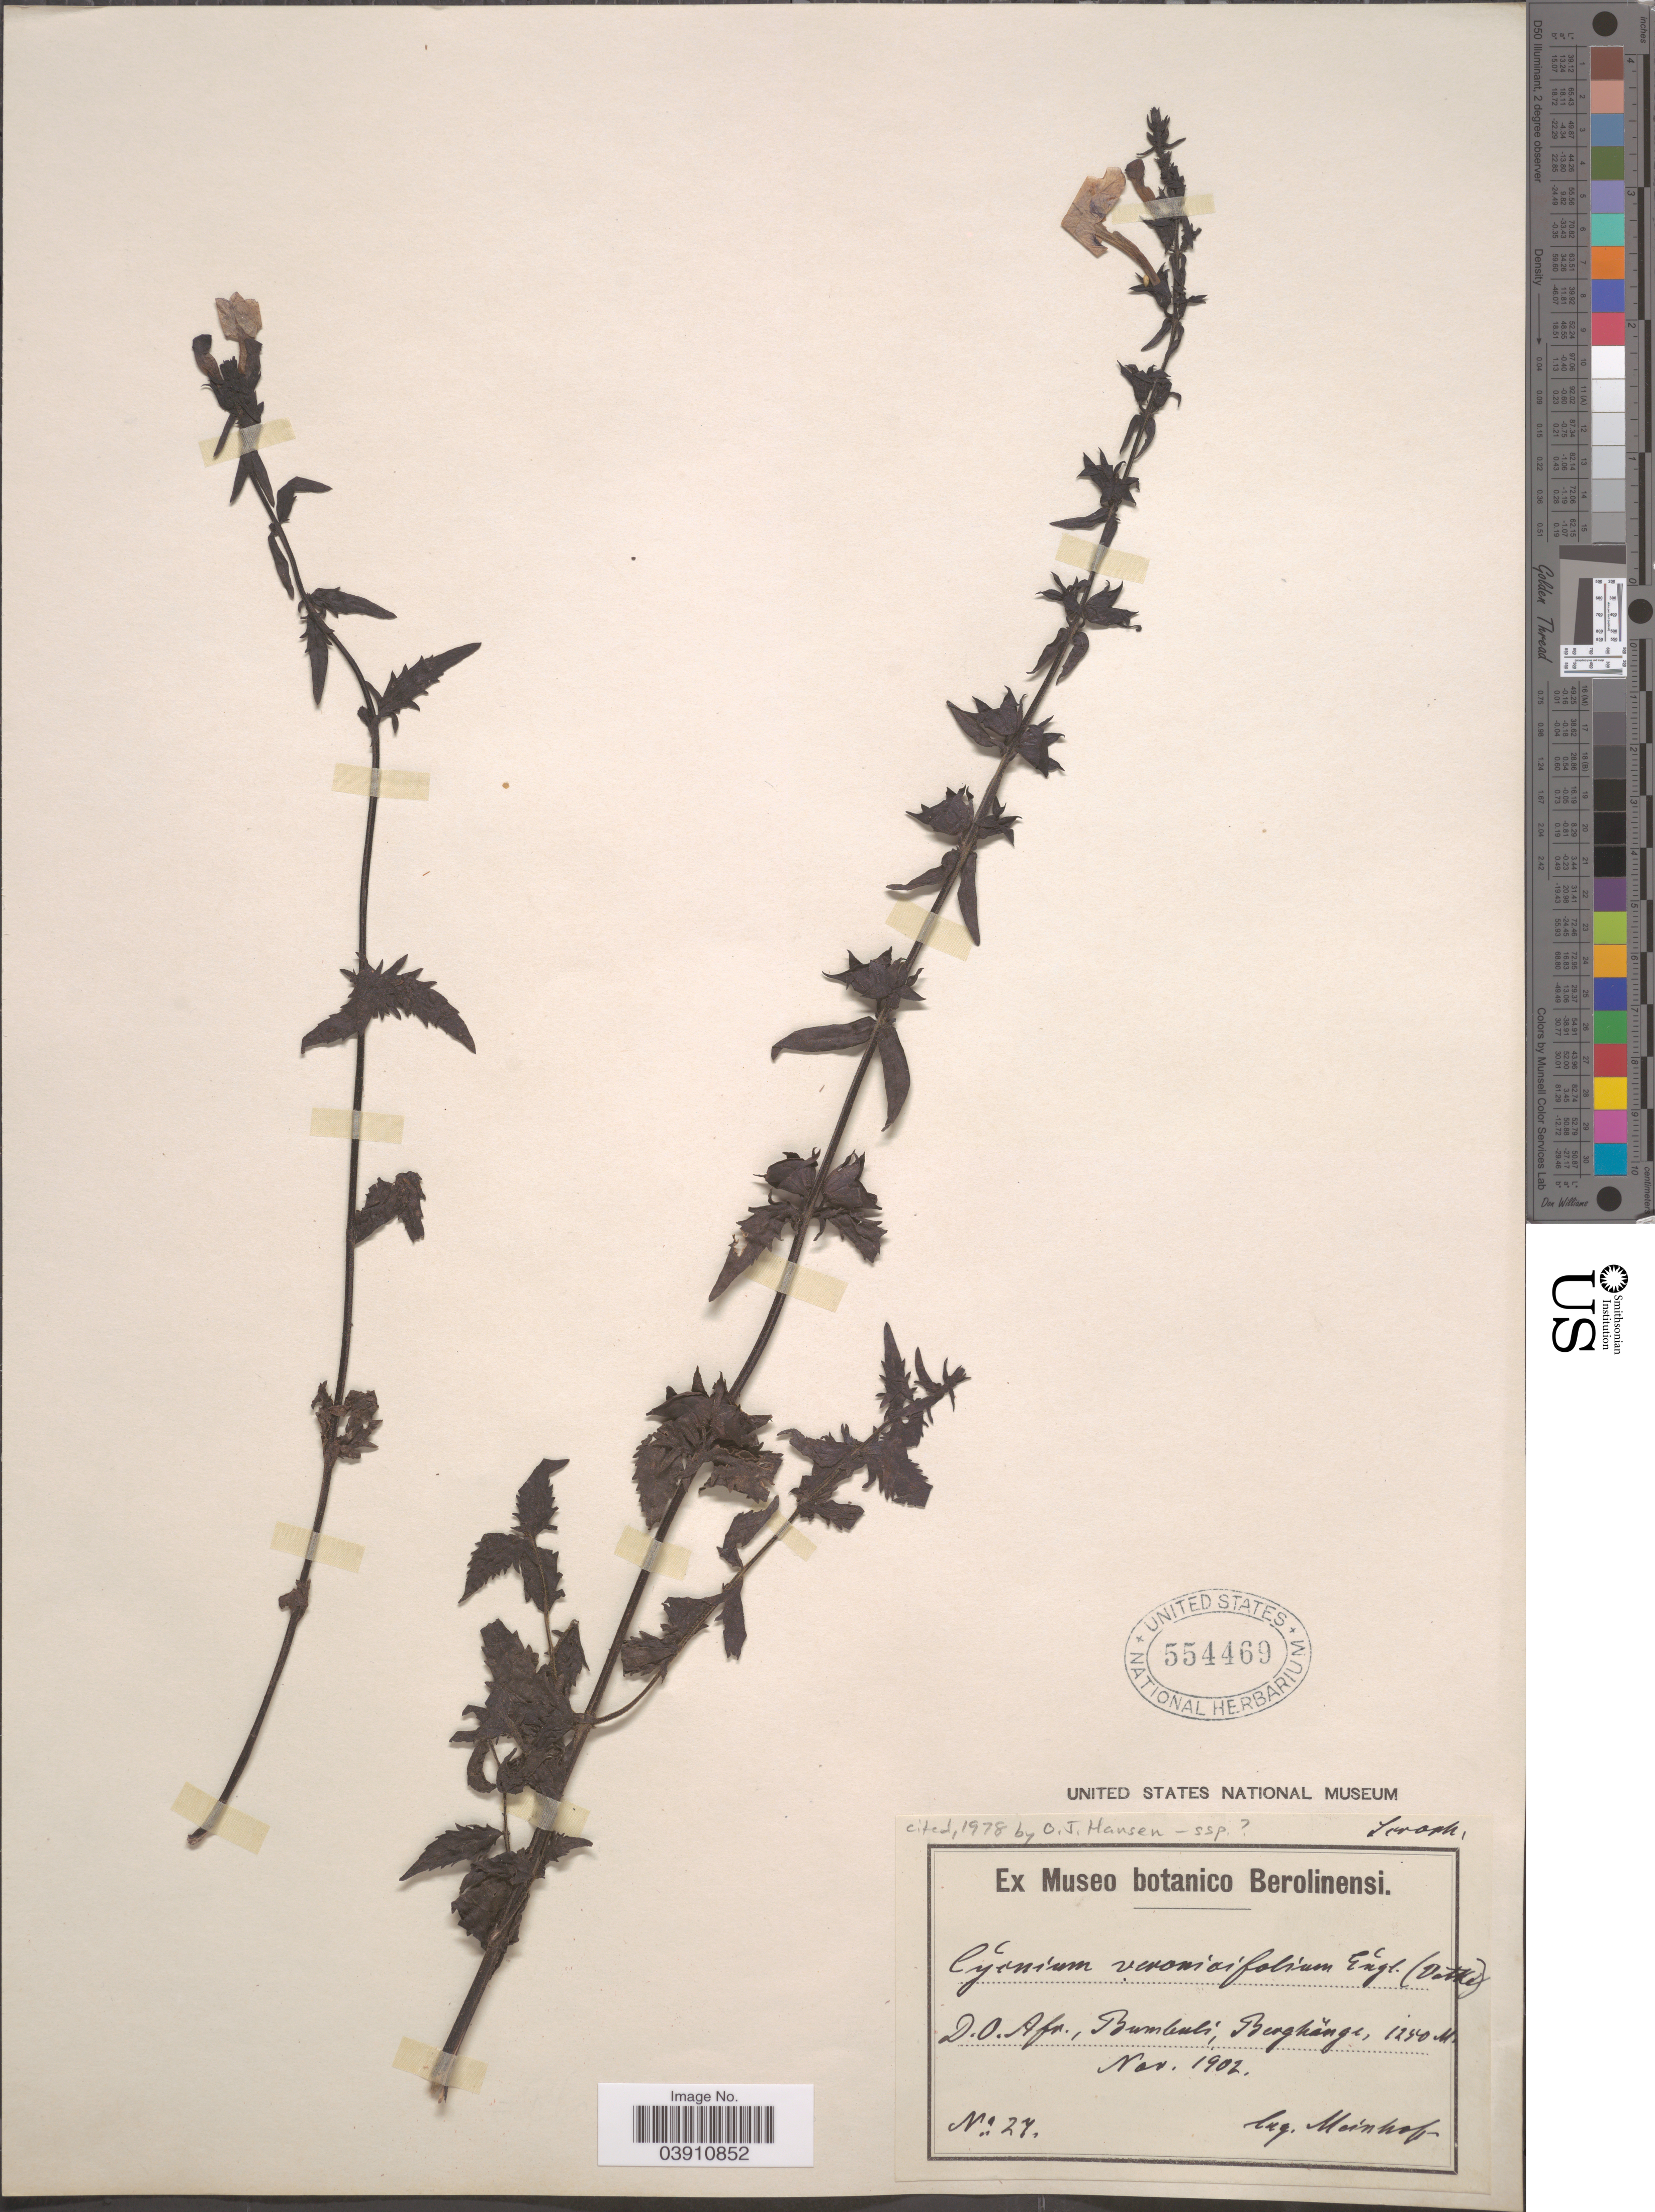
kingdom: Plantae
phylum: Tracheophyta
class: Magnoliopsida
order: Lamiales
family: Orobanchaceae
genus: Cycnium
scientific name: Cycnium veronicifolium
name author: (Vatke) Engl.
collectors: Meinhof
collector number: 27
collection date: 1902-11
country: Tanzania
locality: D.O. Afr., Bumbuli, Berghänge.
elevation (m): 1250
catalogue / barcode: US 554469